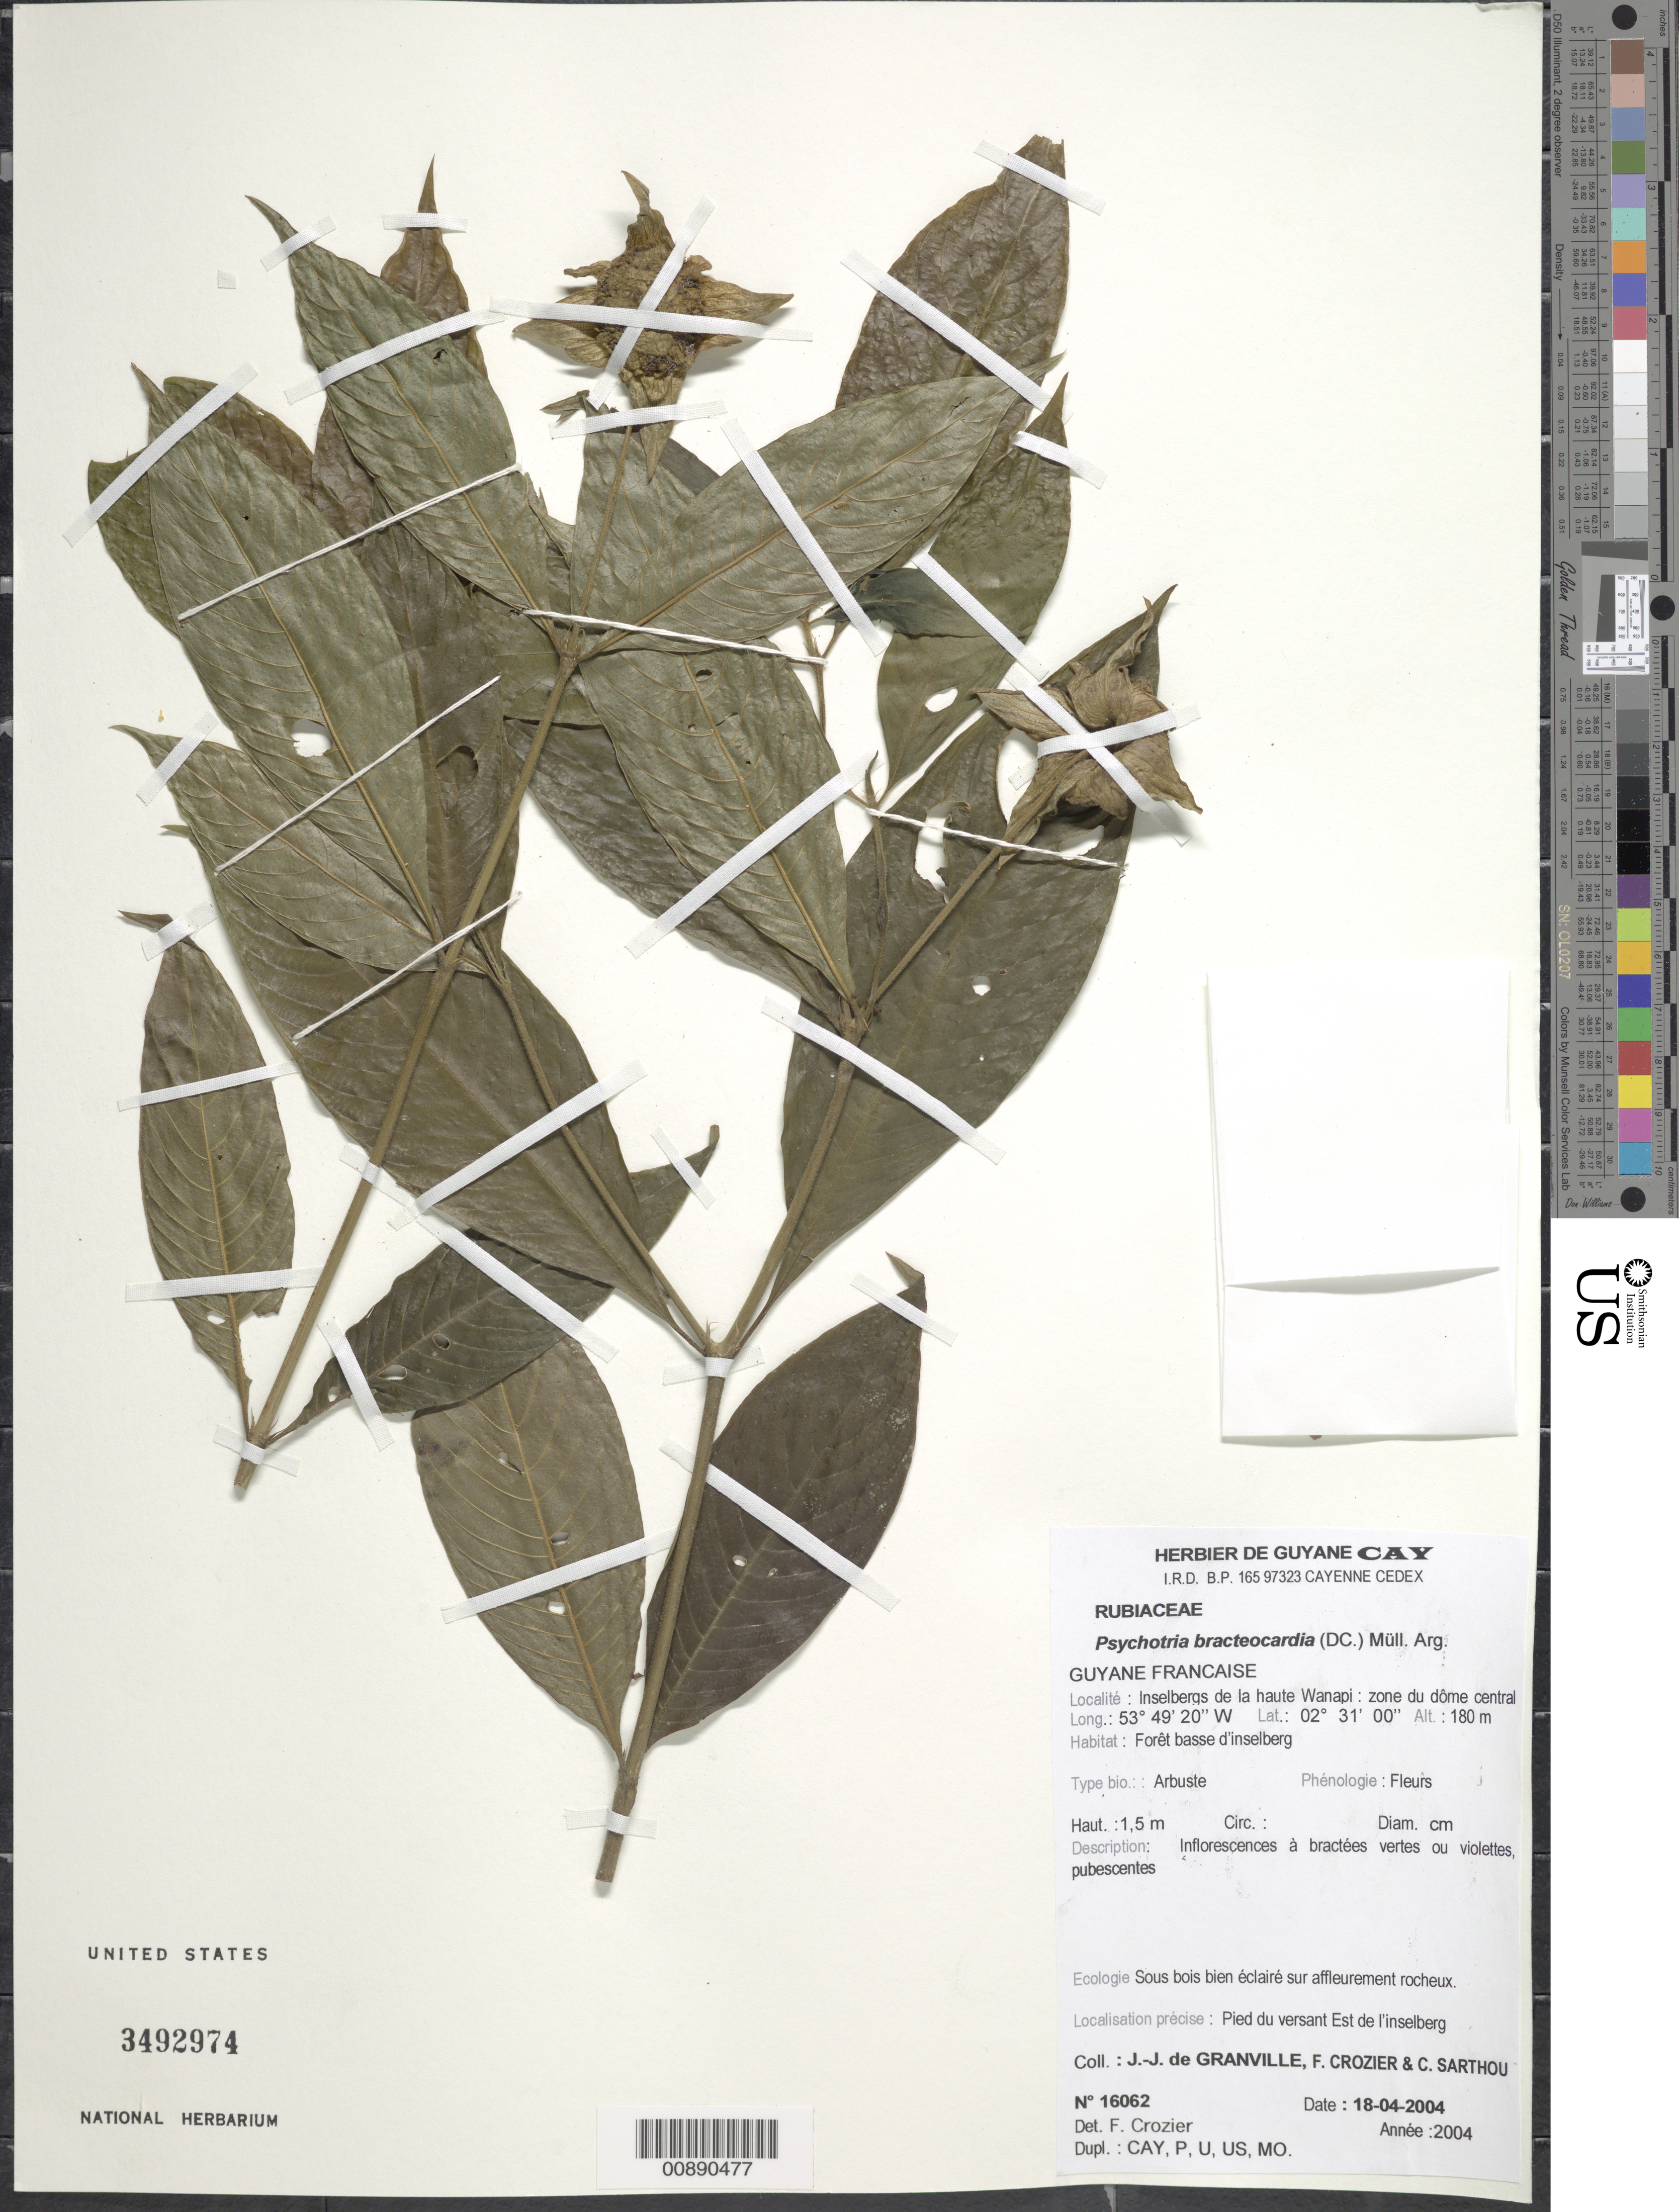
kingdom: Plantae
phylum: Tracheophyta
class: Magnoliopsida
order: Gentianales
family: Rubiaceae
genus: Palicourea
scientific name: Palicourea bracteocardia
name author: (DC.) Delprete & J.H. Kirkbr.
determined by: Kirkbride, J. H., Jr.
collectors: J.-J. de Granville, F. Crozier & C. Sarthou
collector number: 16062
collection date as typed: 18-Apr-04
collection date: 2004-04-18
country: French Guiana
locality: Inselbergs de la haute Wanapi, versant est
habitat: Forêt basse d'inselberg; sous bois bien éclairé sur affleurement rocheux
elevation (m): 180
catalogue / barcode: US 3492974